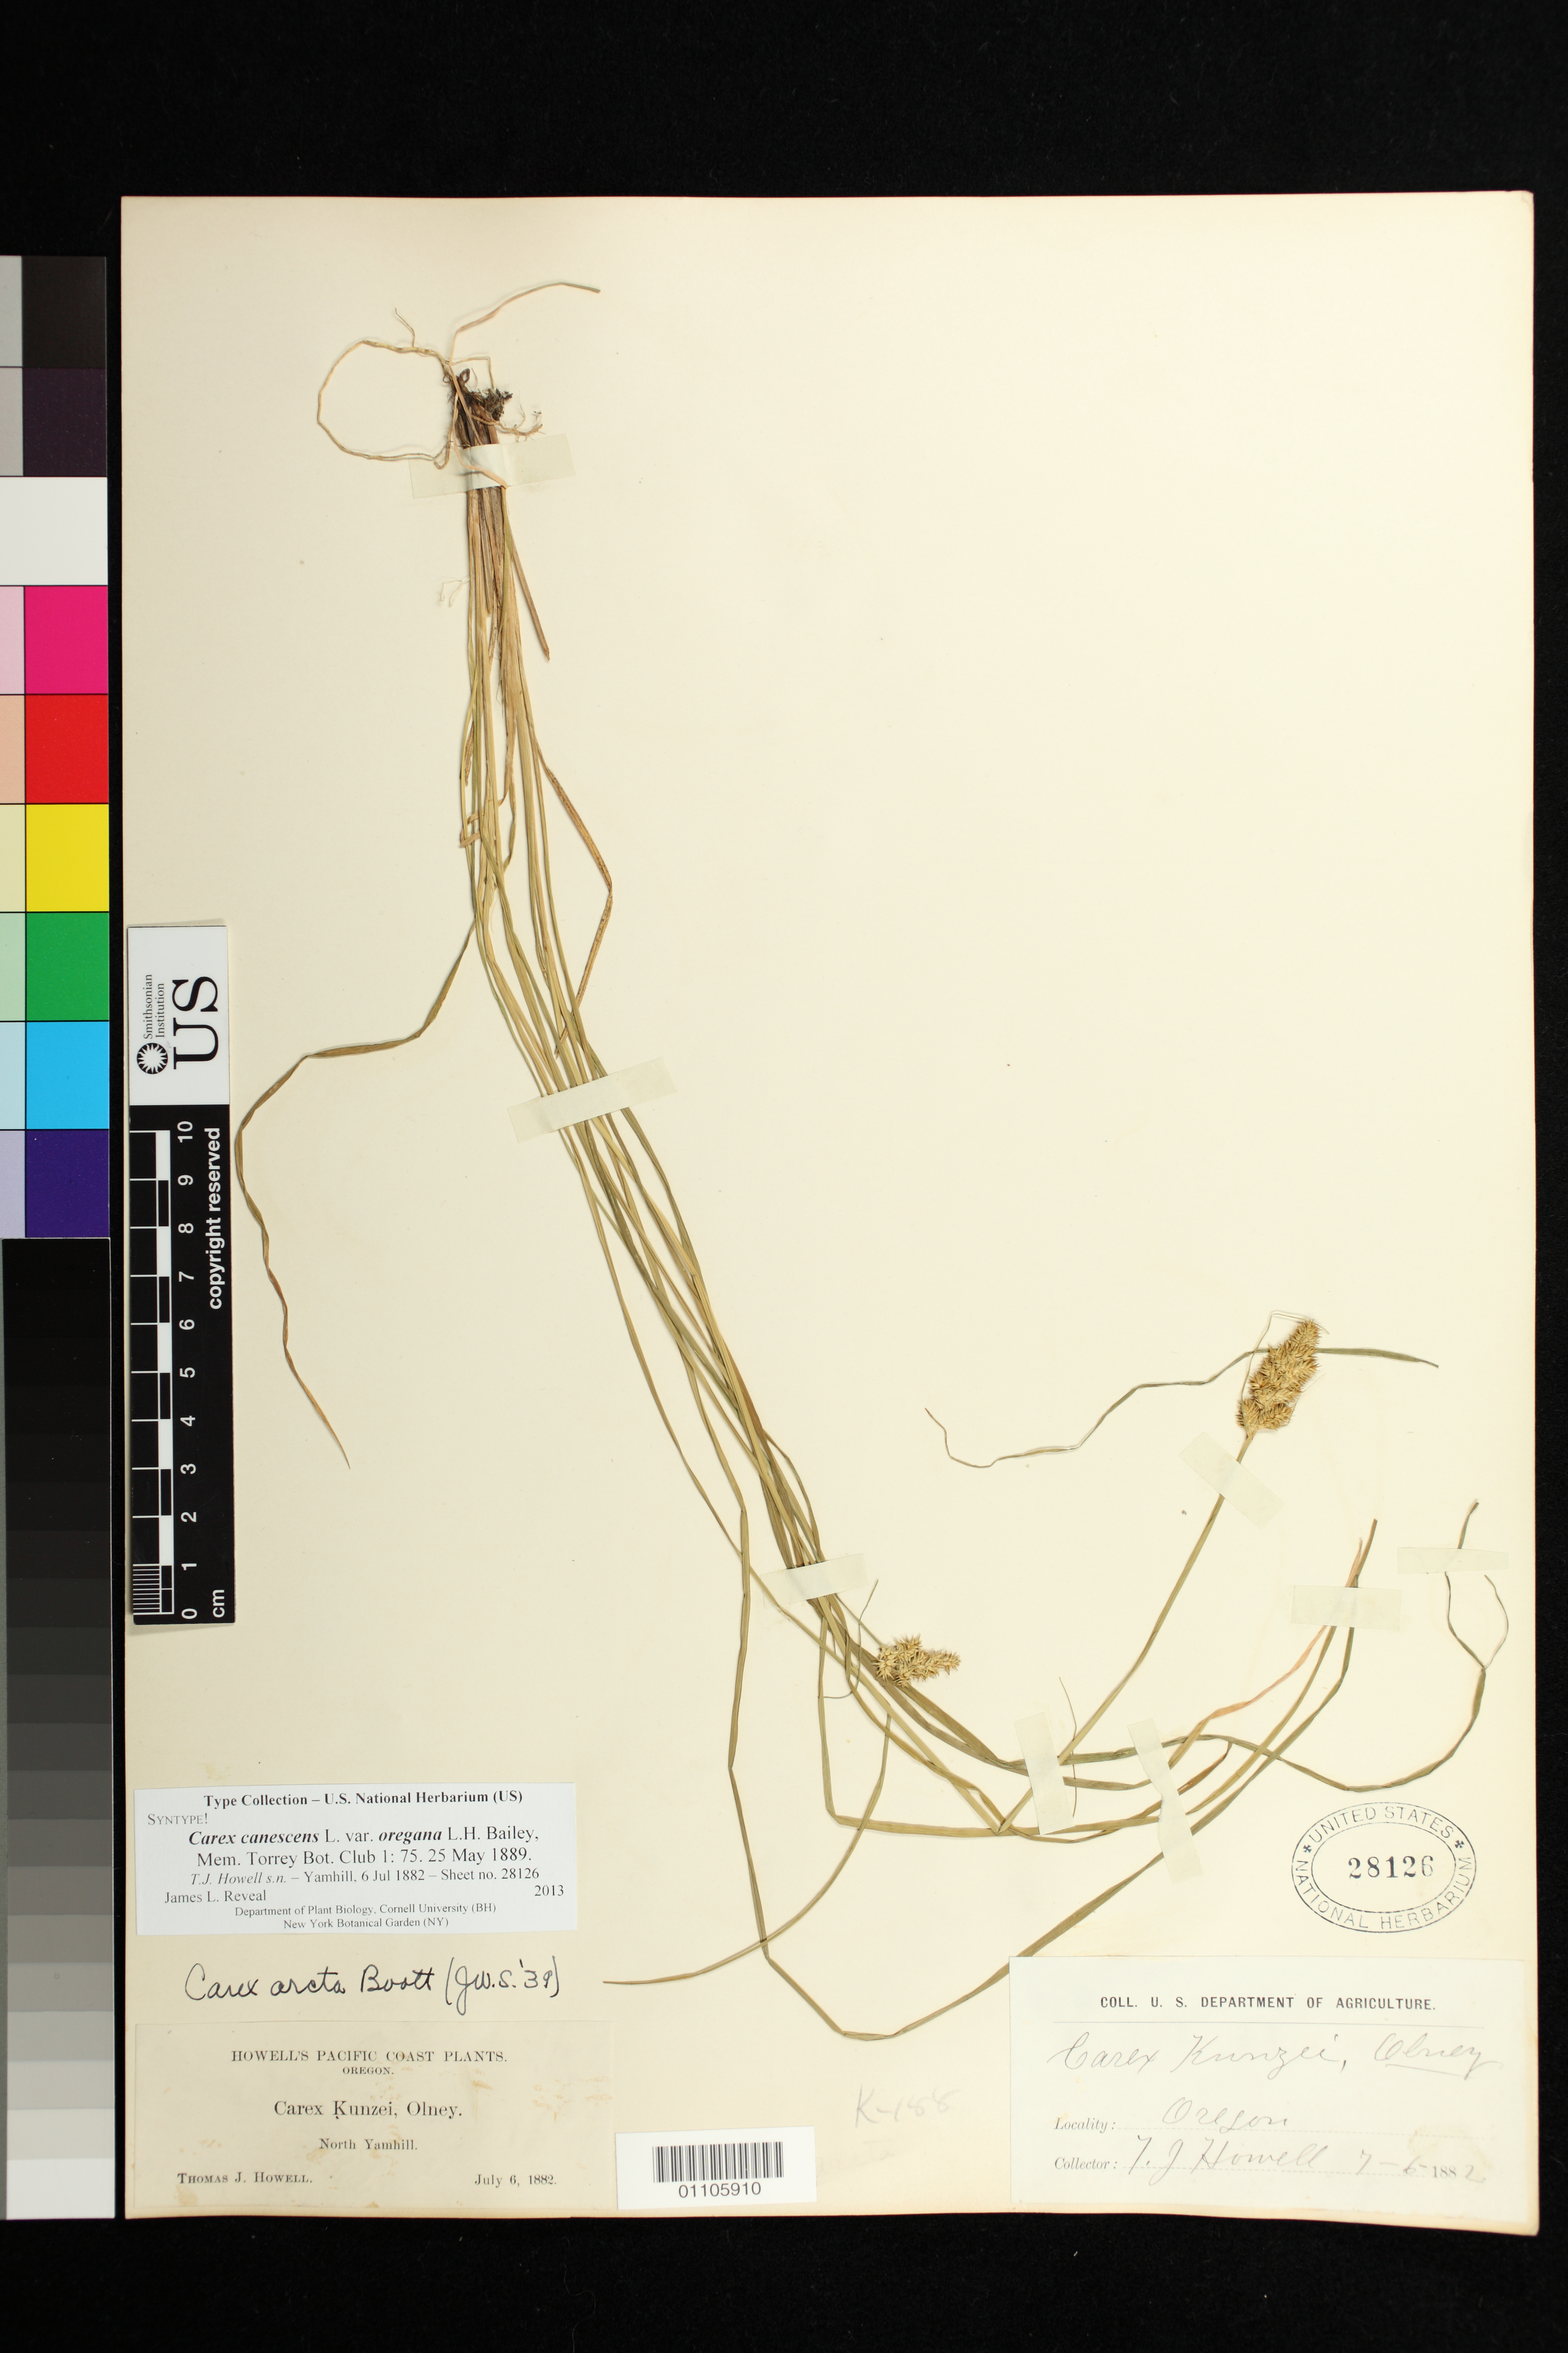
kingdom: Plantae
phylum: Tracheophyta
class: Liliopsida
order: Poales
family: Cyperaceae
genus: Carex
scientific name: Carex canescens var. oregana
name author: L.H. Bailey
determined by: Reveal, J. L.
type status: Syntype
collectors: T. J. Howell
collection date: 1882-07-06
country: United States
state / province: Oregon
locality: North Yamhill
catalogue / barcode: US 28126